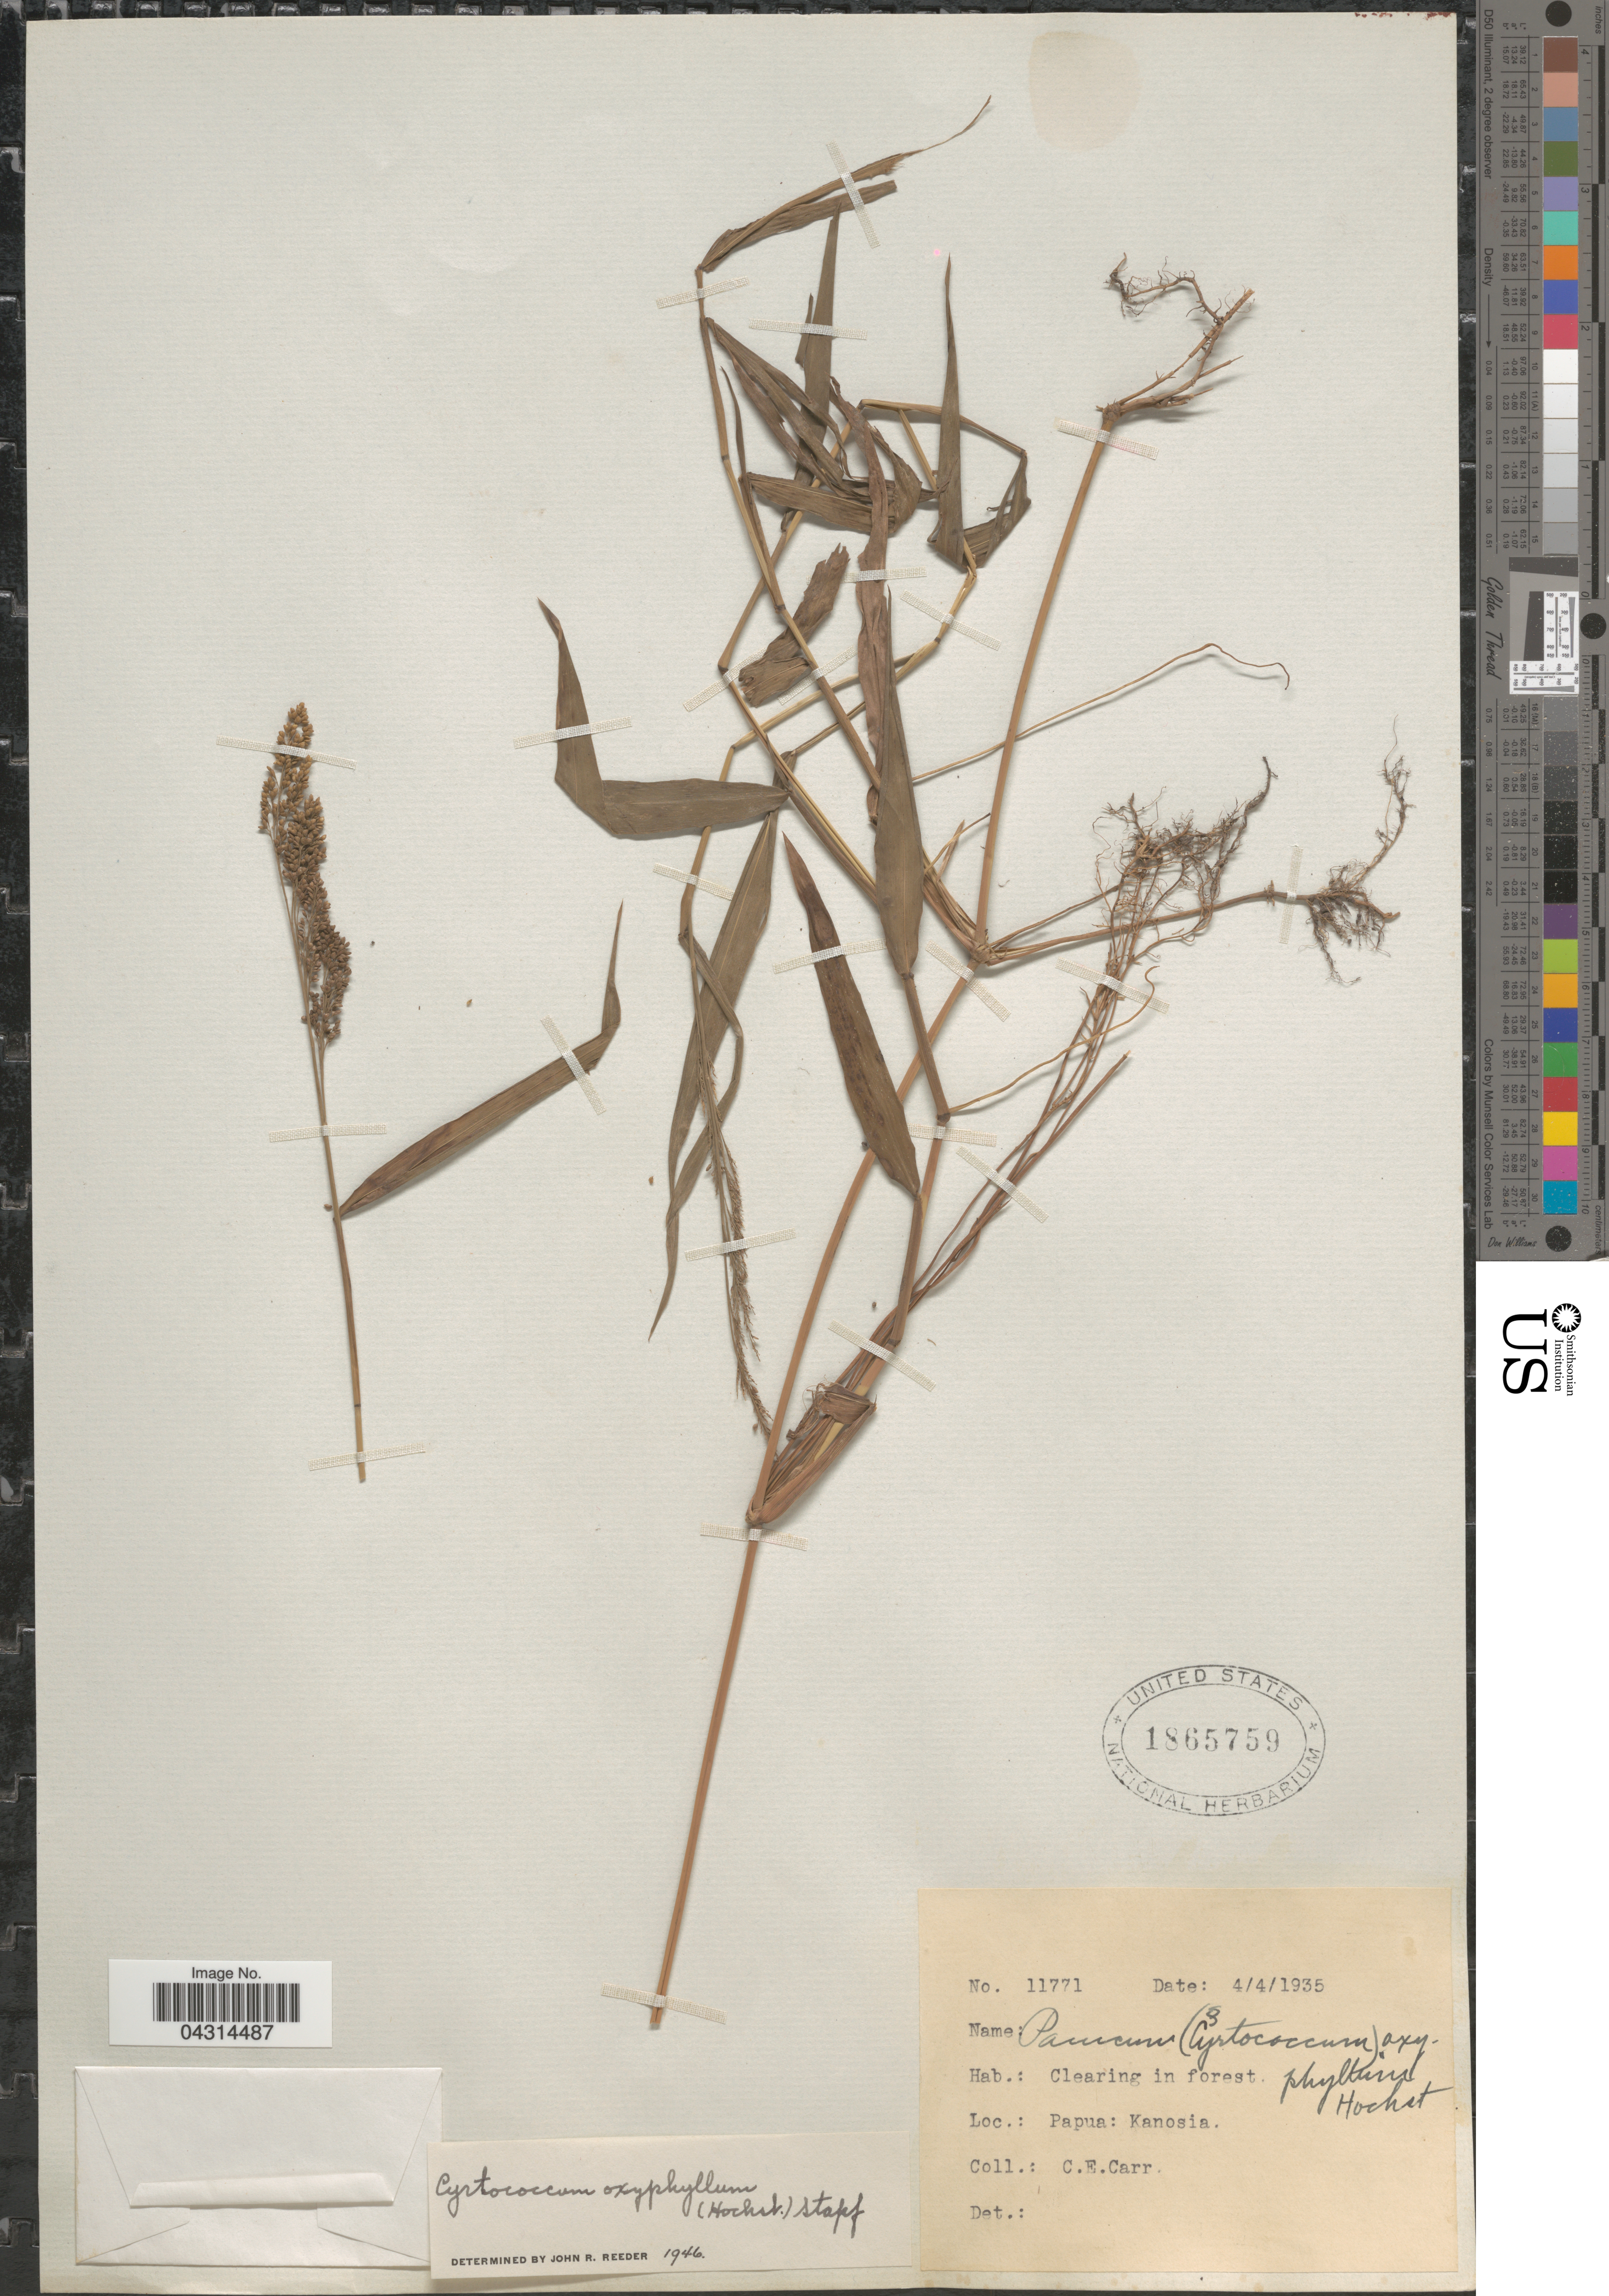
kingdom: Plantae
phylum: Tracheophyta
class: Liliopsida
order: Poales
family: Poaceae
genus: Cyrtococcum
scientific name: Cyrtococcum oxyphyllum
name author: (Steud.) Stapf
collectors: C. Carr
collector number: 11771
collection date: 1935-04-04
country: Papua New Guinea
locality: Papua: Kanosia.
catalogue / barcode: US 1865759